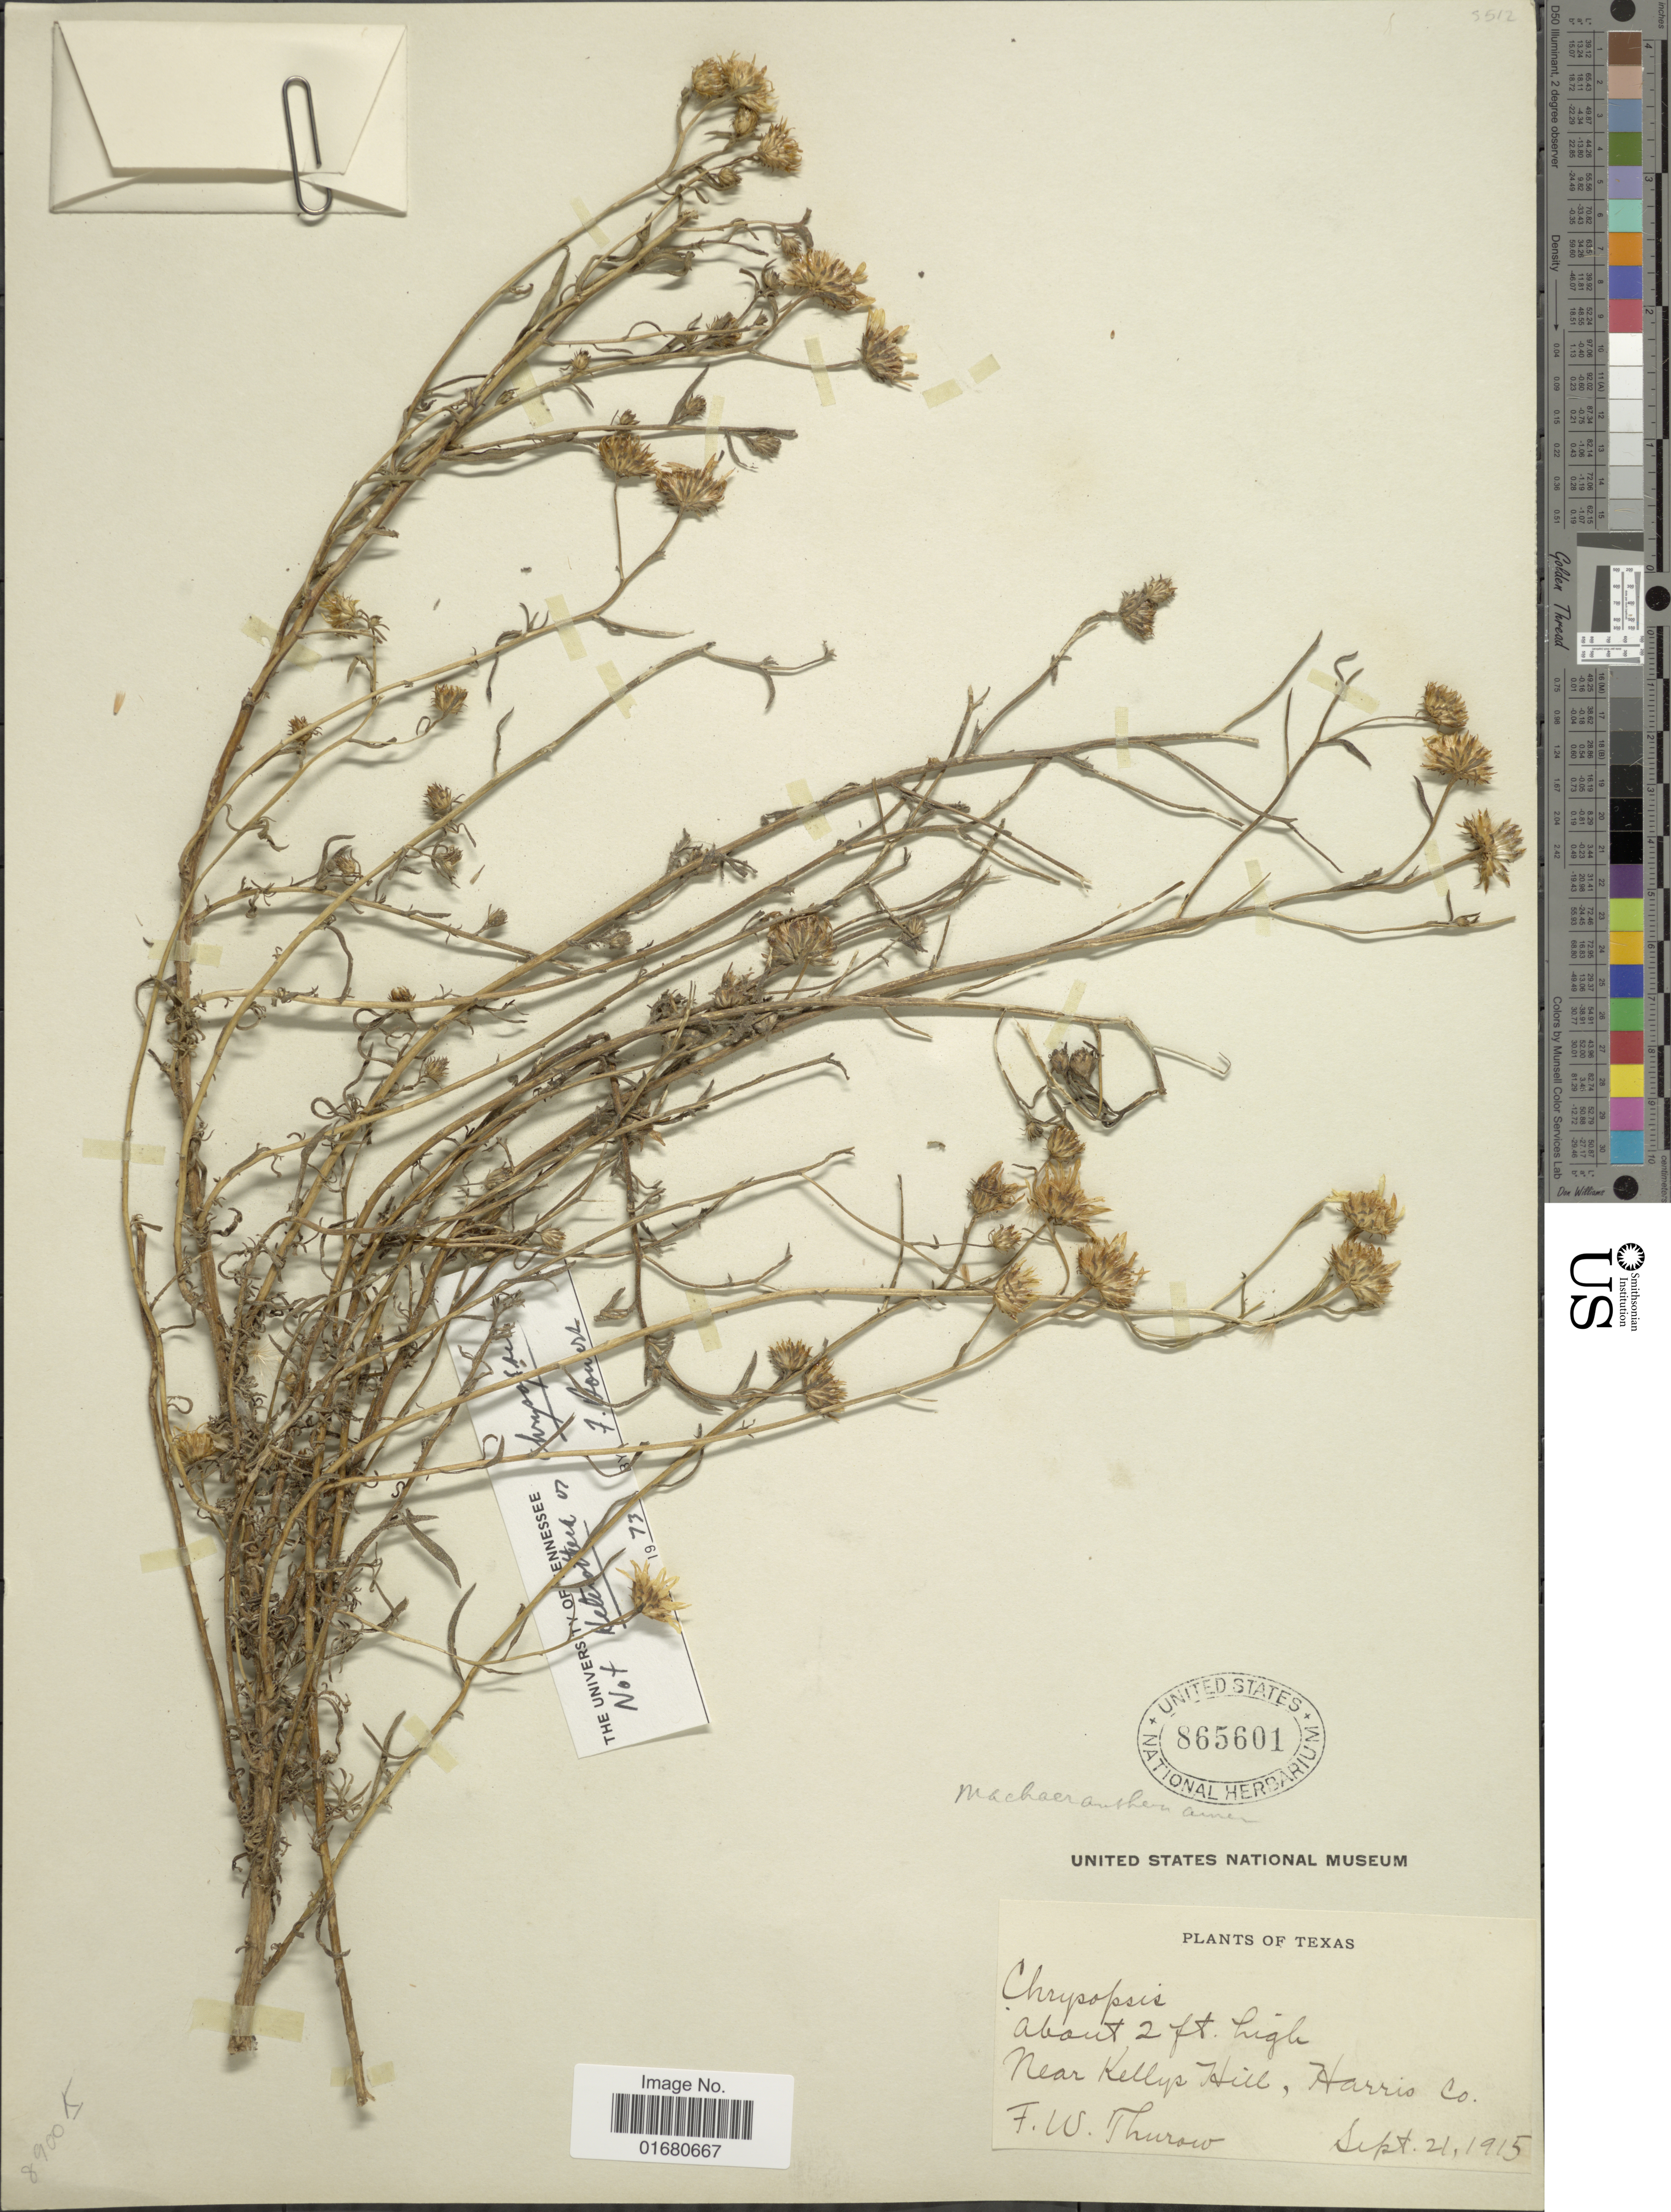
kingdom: Plantae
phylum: Tracheophyta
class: Magnoliopsida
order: Asterales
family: Asteraceae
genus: Rayjacksonia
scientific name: Rayjacksonia annua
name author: (Rydb.) R.L. Hartm. & M.A. Lane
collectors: F. W. Thurow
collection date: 1915-09-21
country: United States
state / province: Texas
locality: Near Kellys Hill, Harris Co.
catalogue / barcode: US 865601